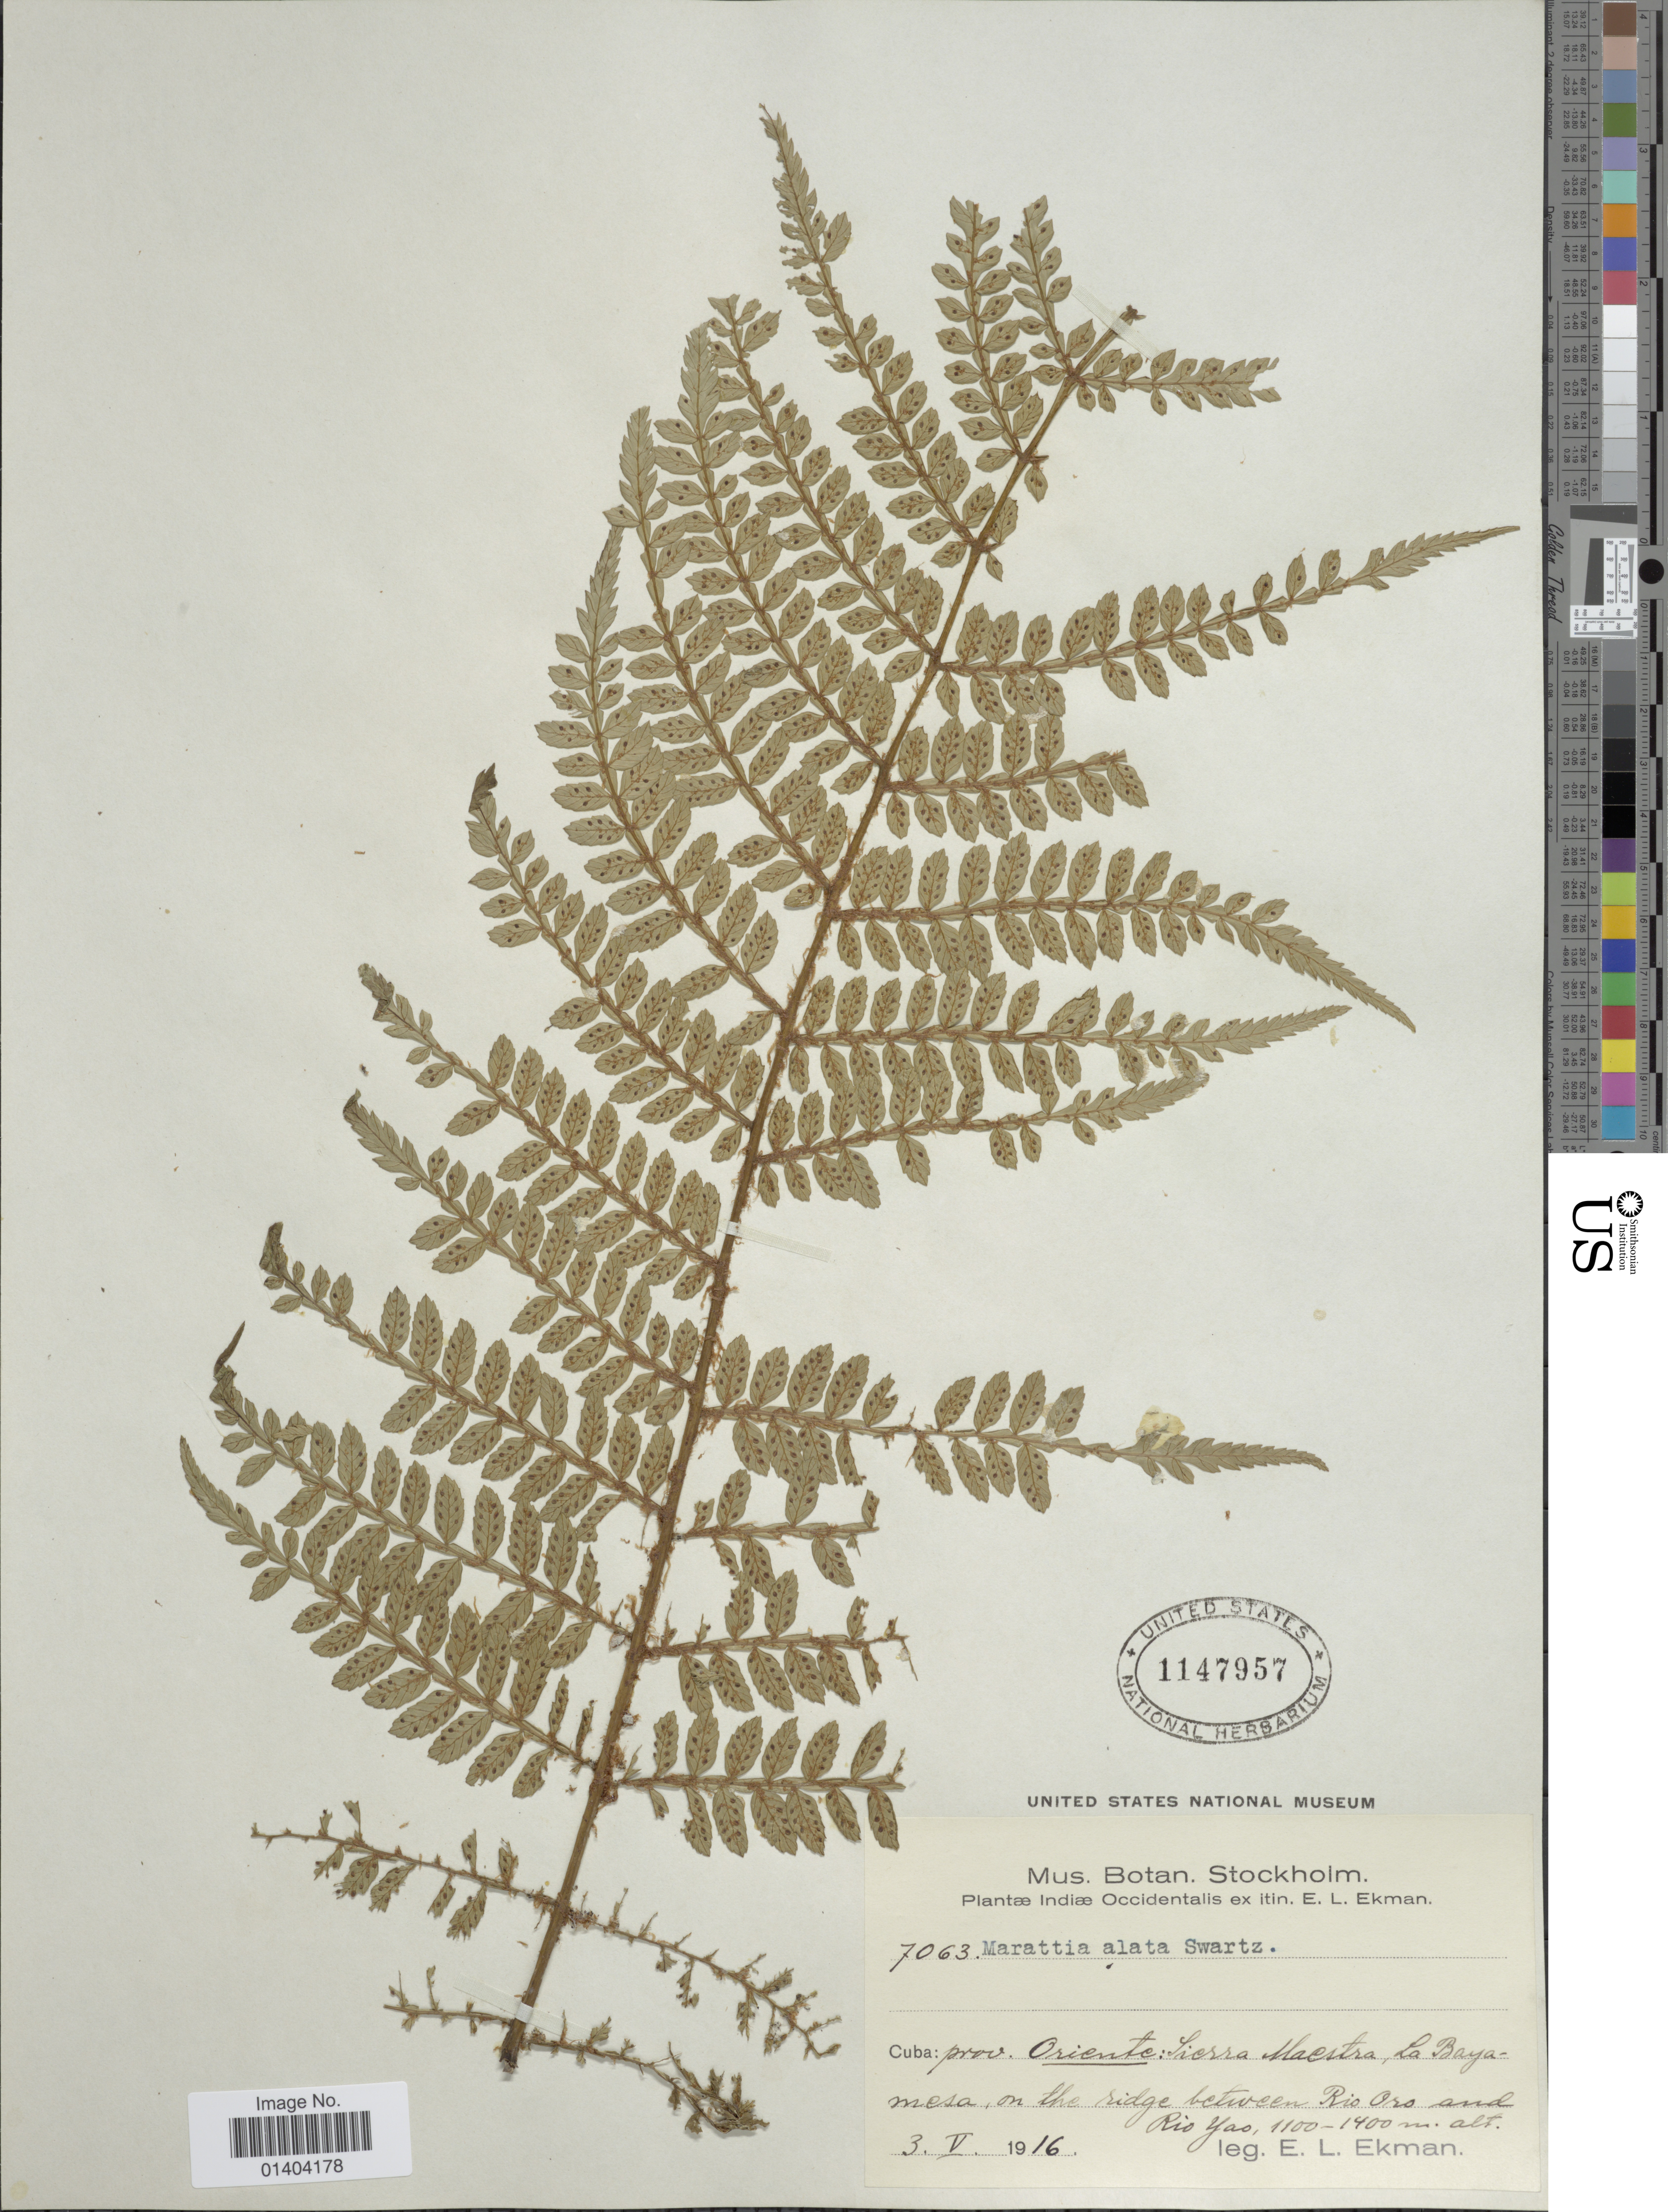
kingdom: Plantae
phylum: Tracheophyta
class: Polypodiopsida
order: Marattiales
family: Marattiaceae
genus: Marattia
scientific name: Marattia alata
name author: Sw.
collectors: E. L. Ekman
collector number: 7063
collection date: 1916-05-03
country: Cuba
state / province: Oriente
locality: Prov. Oriente Sierra Maestra La Bayamesa between Rio Oro and Rio Yas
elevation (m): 1100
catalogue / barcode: US 1147957